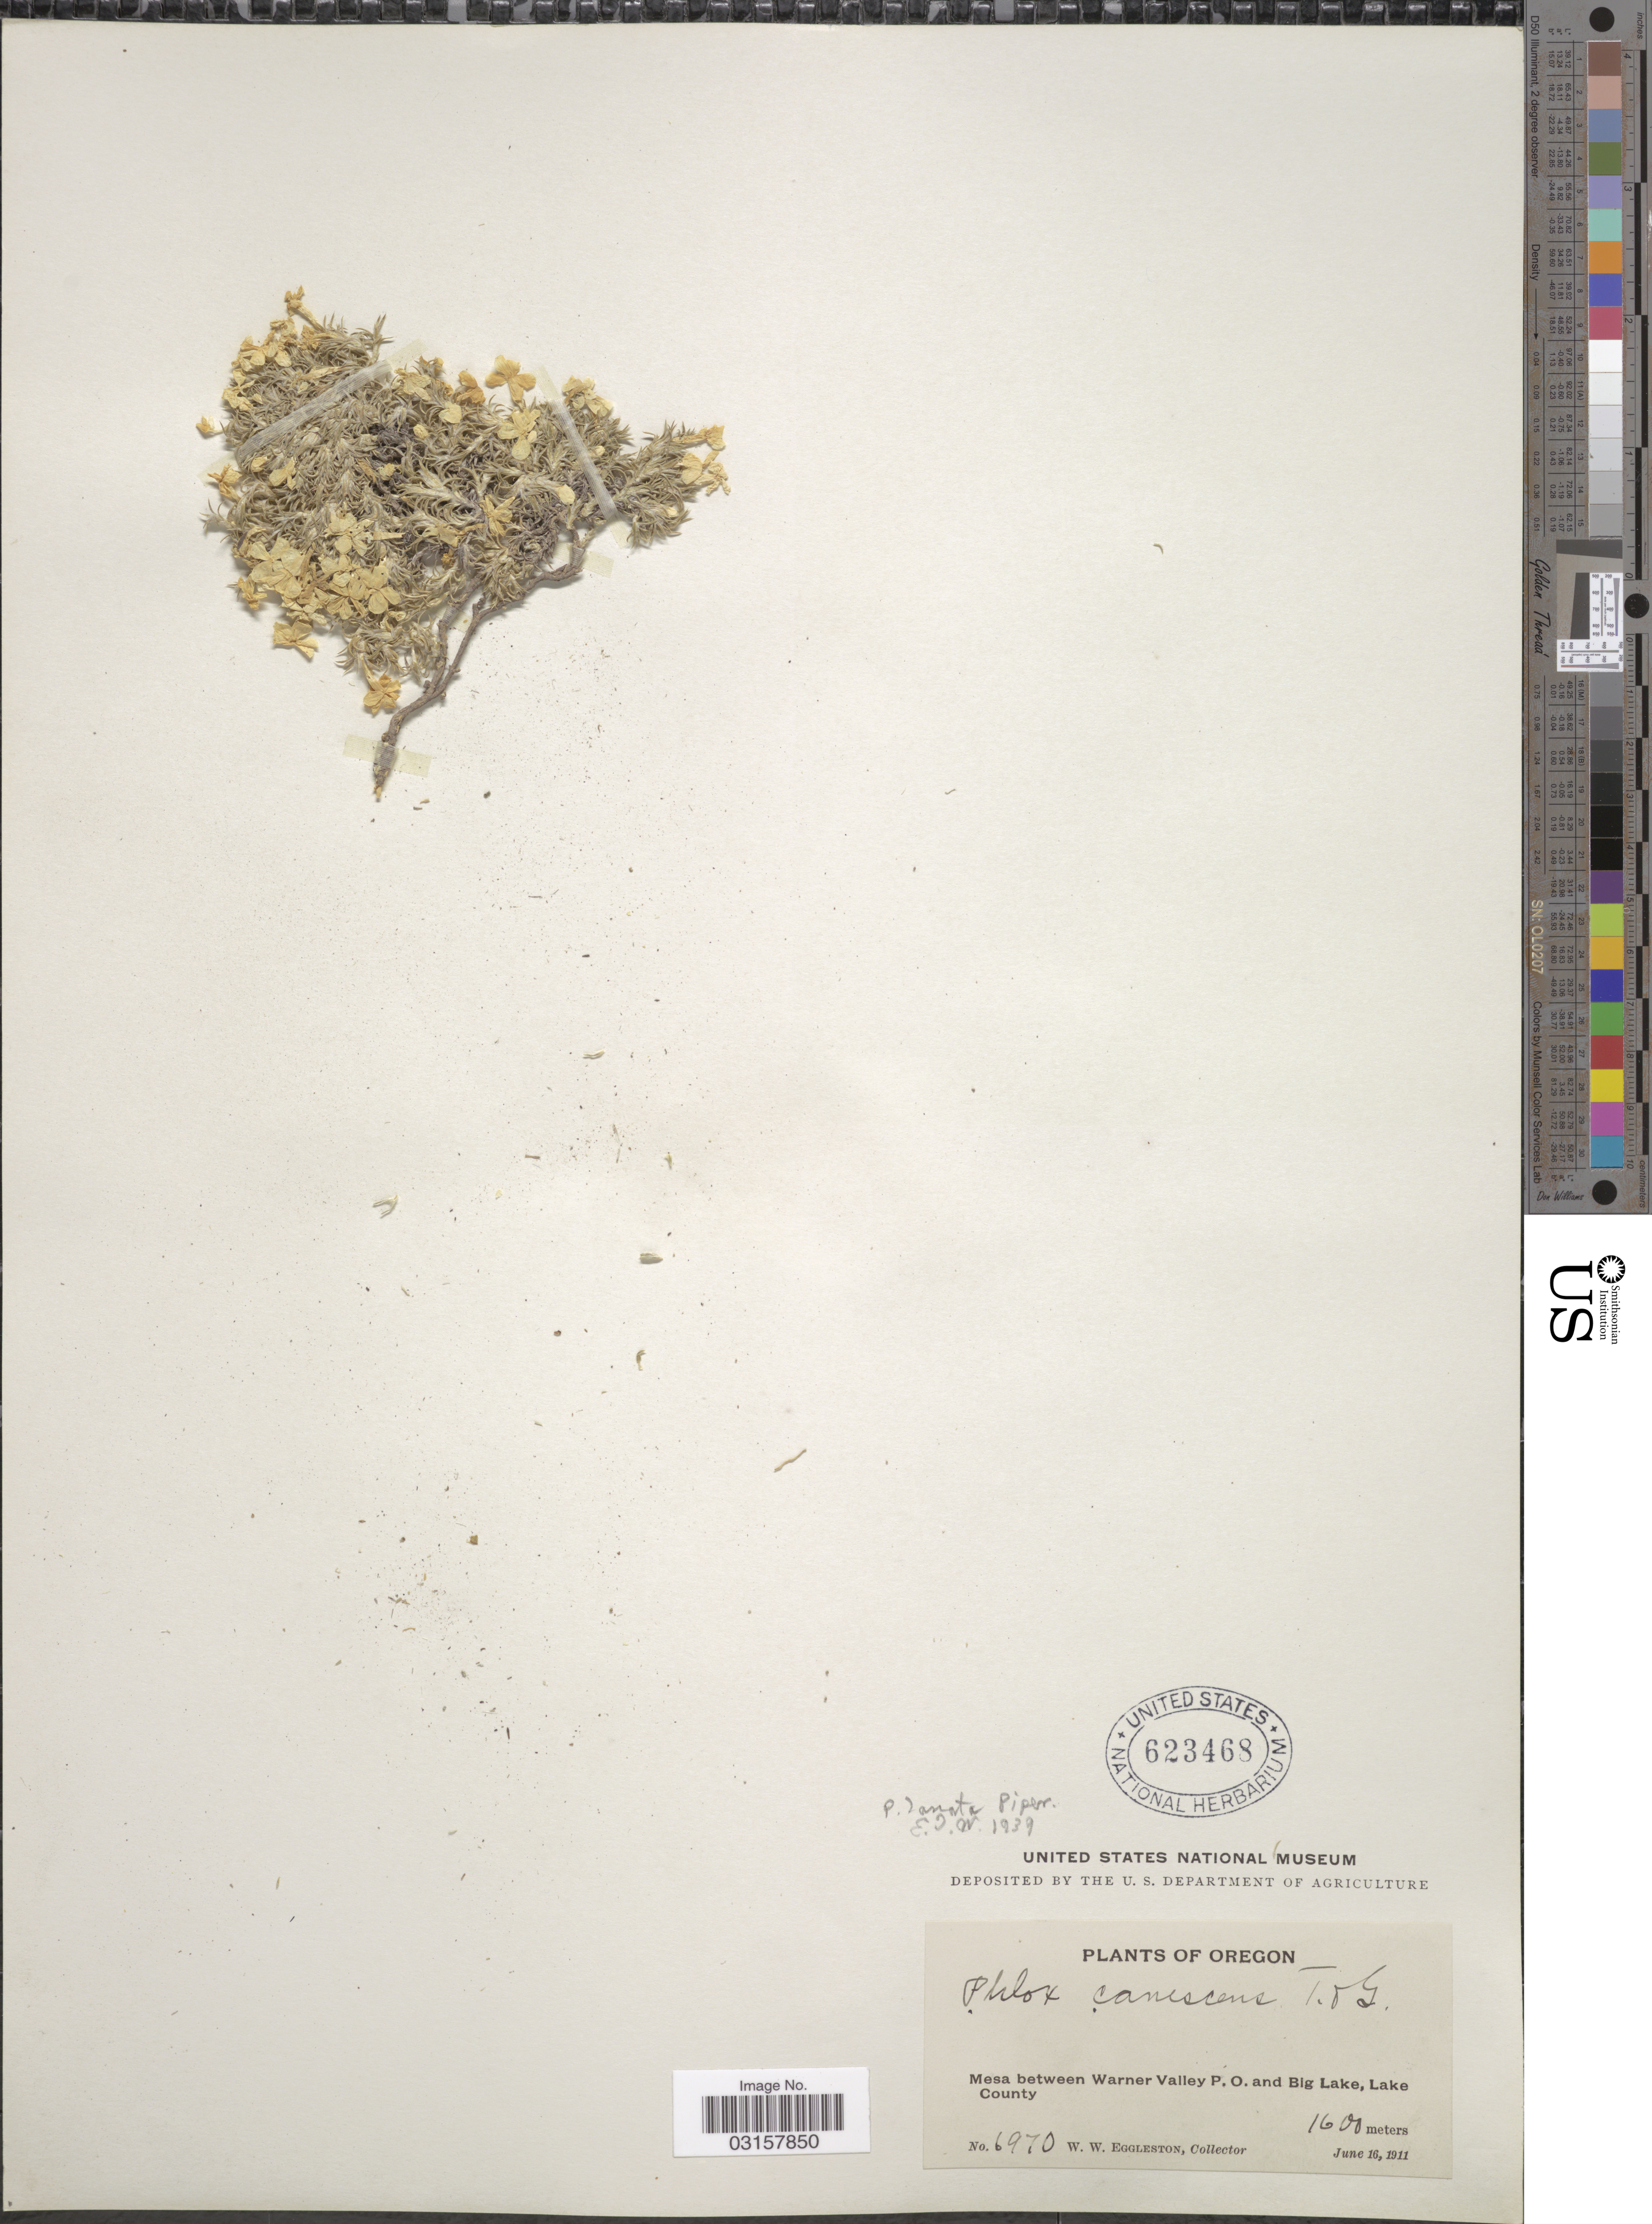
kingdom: Plantae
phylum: Tracheophyta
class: Magnoliopsida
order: Ericales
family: Polemoniaceae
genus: Phlox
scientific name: Phlox hoodii subsp. canescens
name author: (Torr. & A. Gray) Wherry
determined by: Mayfield, M. H.; Ferguson, C. J.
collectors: W. W. Eggleston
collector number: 6970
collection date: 1911-06-16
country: United States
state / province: Oregon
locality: Mesa between Warner Valley P.O. and Big Lake, Lake County.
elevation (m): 1600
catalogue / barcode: US 623468